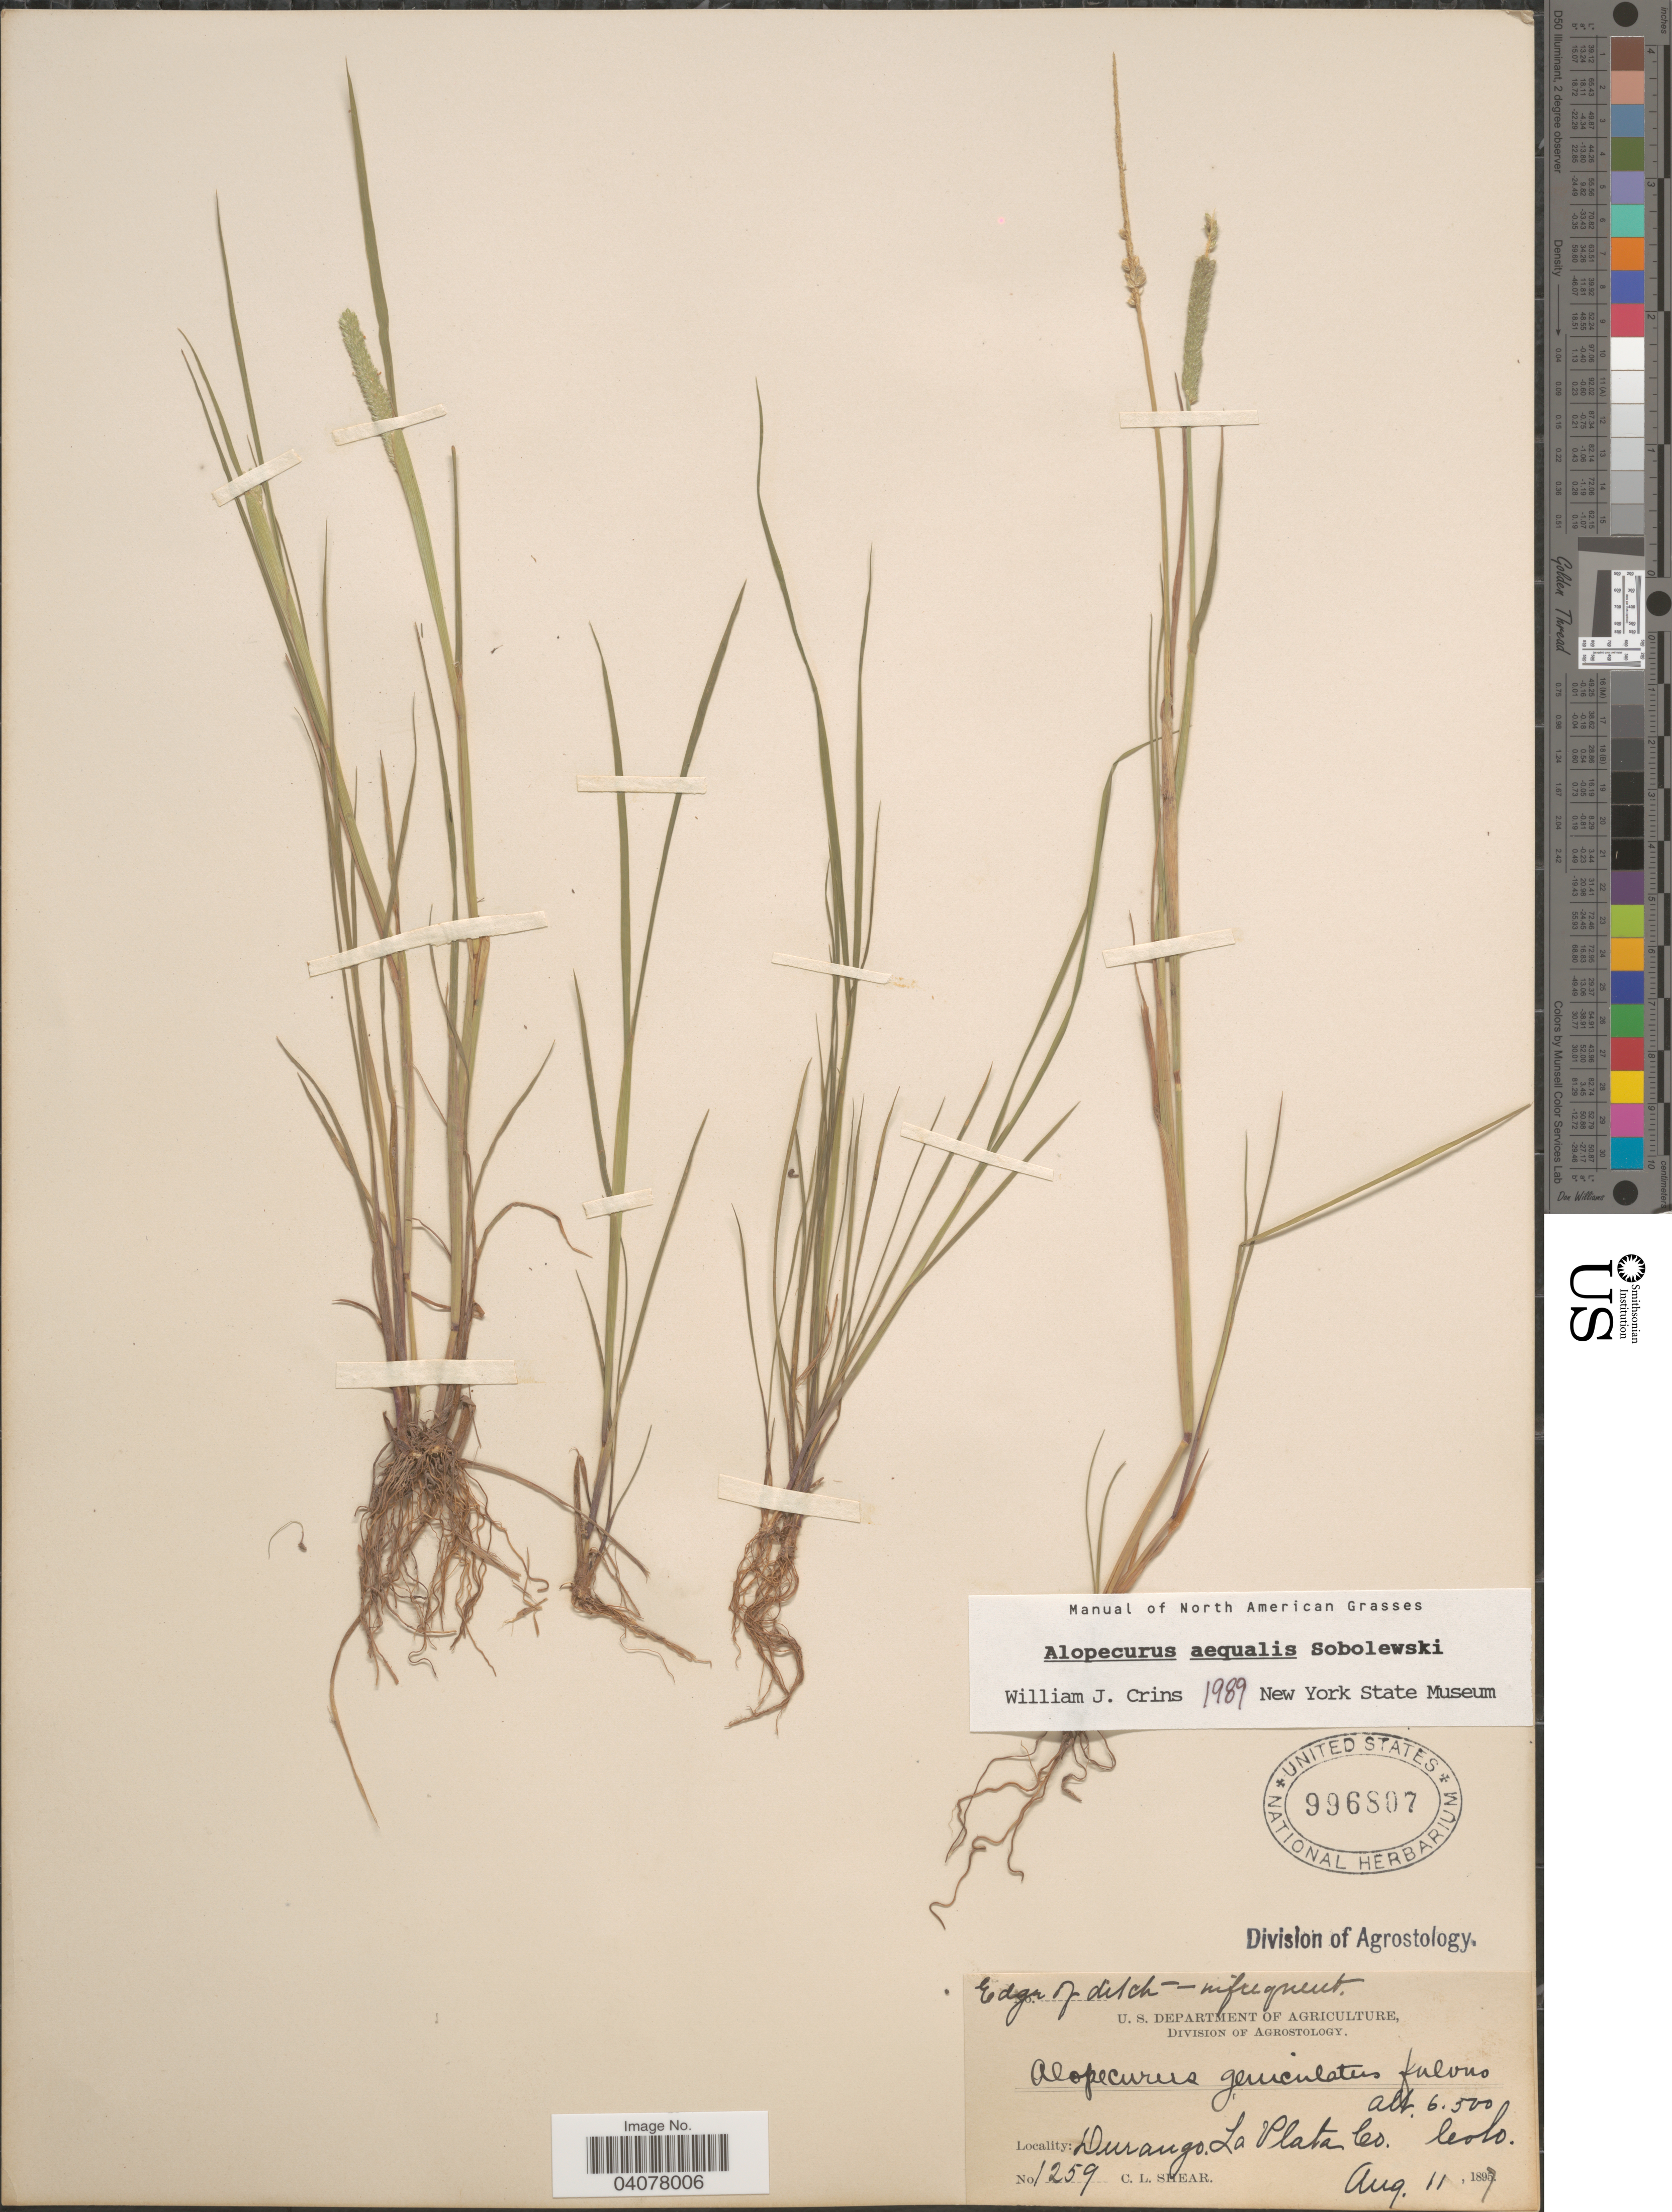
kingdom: Plantae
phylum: Tracheophyta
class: Liliopsida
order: Poales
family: Poaceae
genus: Alopecurus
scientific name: Alopecurus aequalis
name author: Sobol.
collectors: C. L. Shear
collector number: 1259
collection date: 1897-08-11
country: United States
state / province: Colorado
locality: Durango. La Plata Co.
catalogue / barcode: US 996807